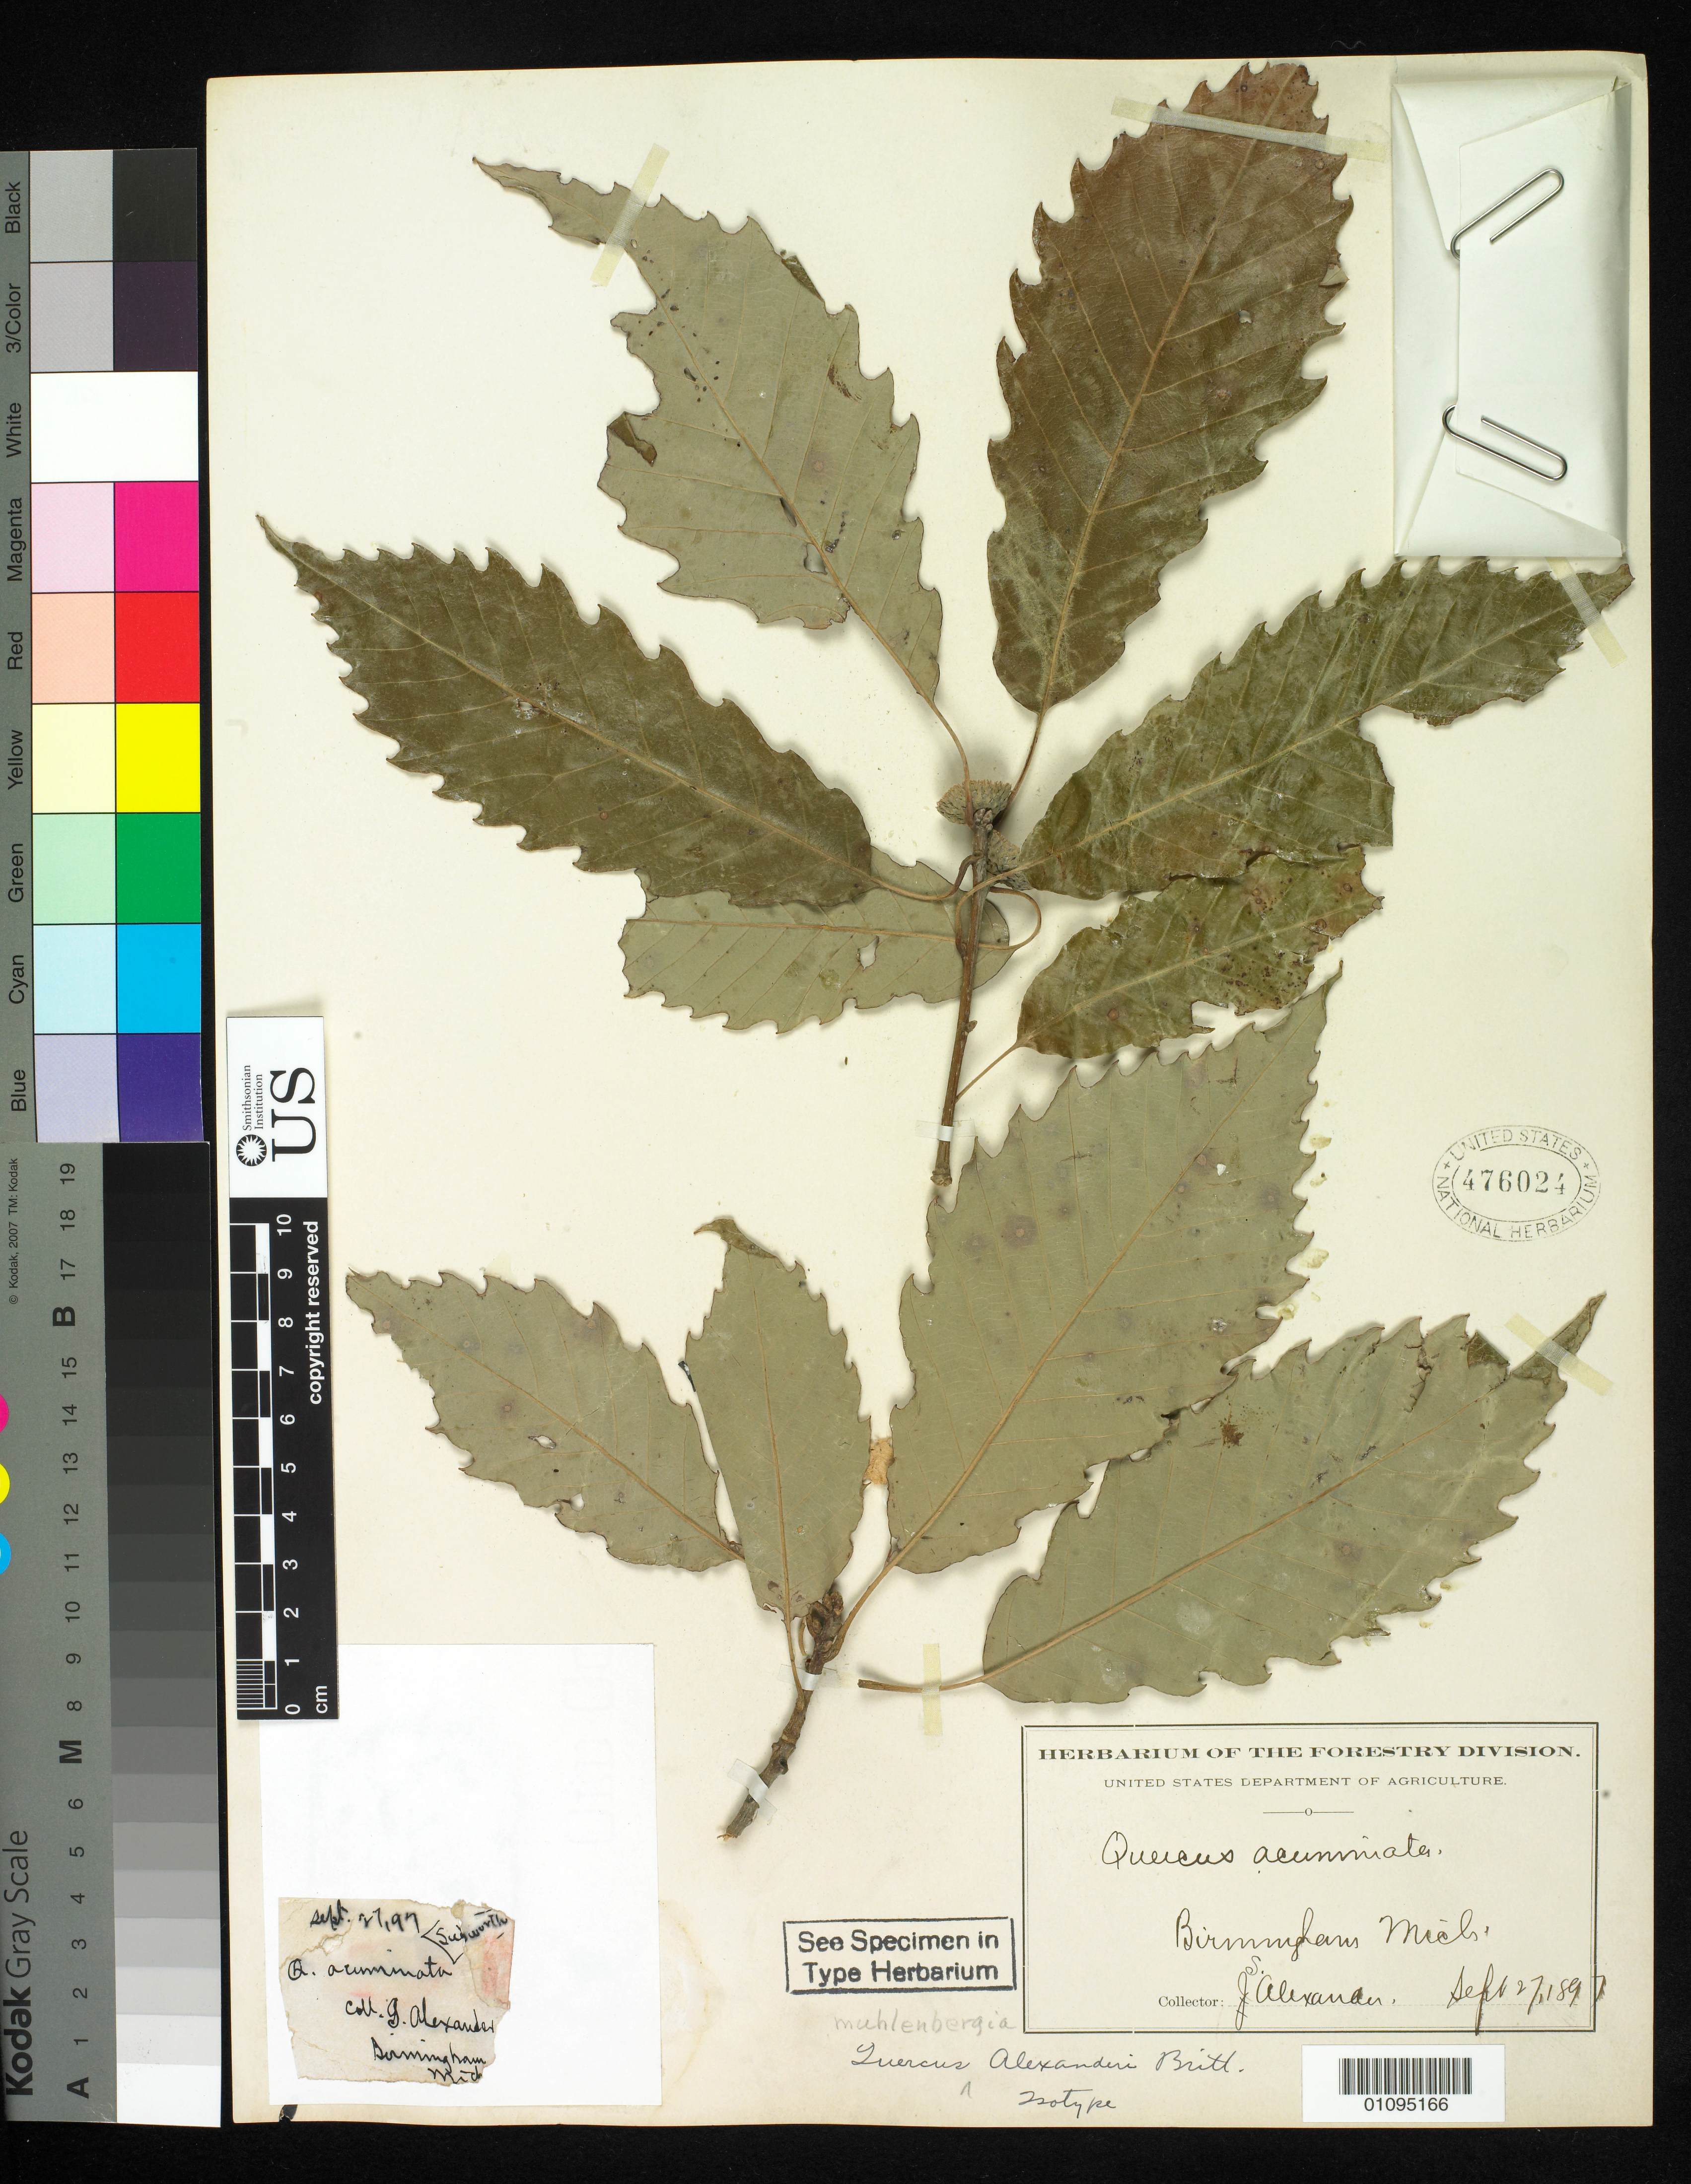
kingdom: Plantae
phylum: Tracheophyta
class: Magnoliopsida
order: Fagales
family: Fagaceae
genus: Quercus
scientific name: Quercus alexanderi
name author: Britton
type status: Isotype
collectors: S. Alexander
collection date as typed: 27 Sep 1897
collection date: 1897-09-27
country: United States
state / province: Michigan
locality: Birminghman.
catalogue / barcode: US 476024